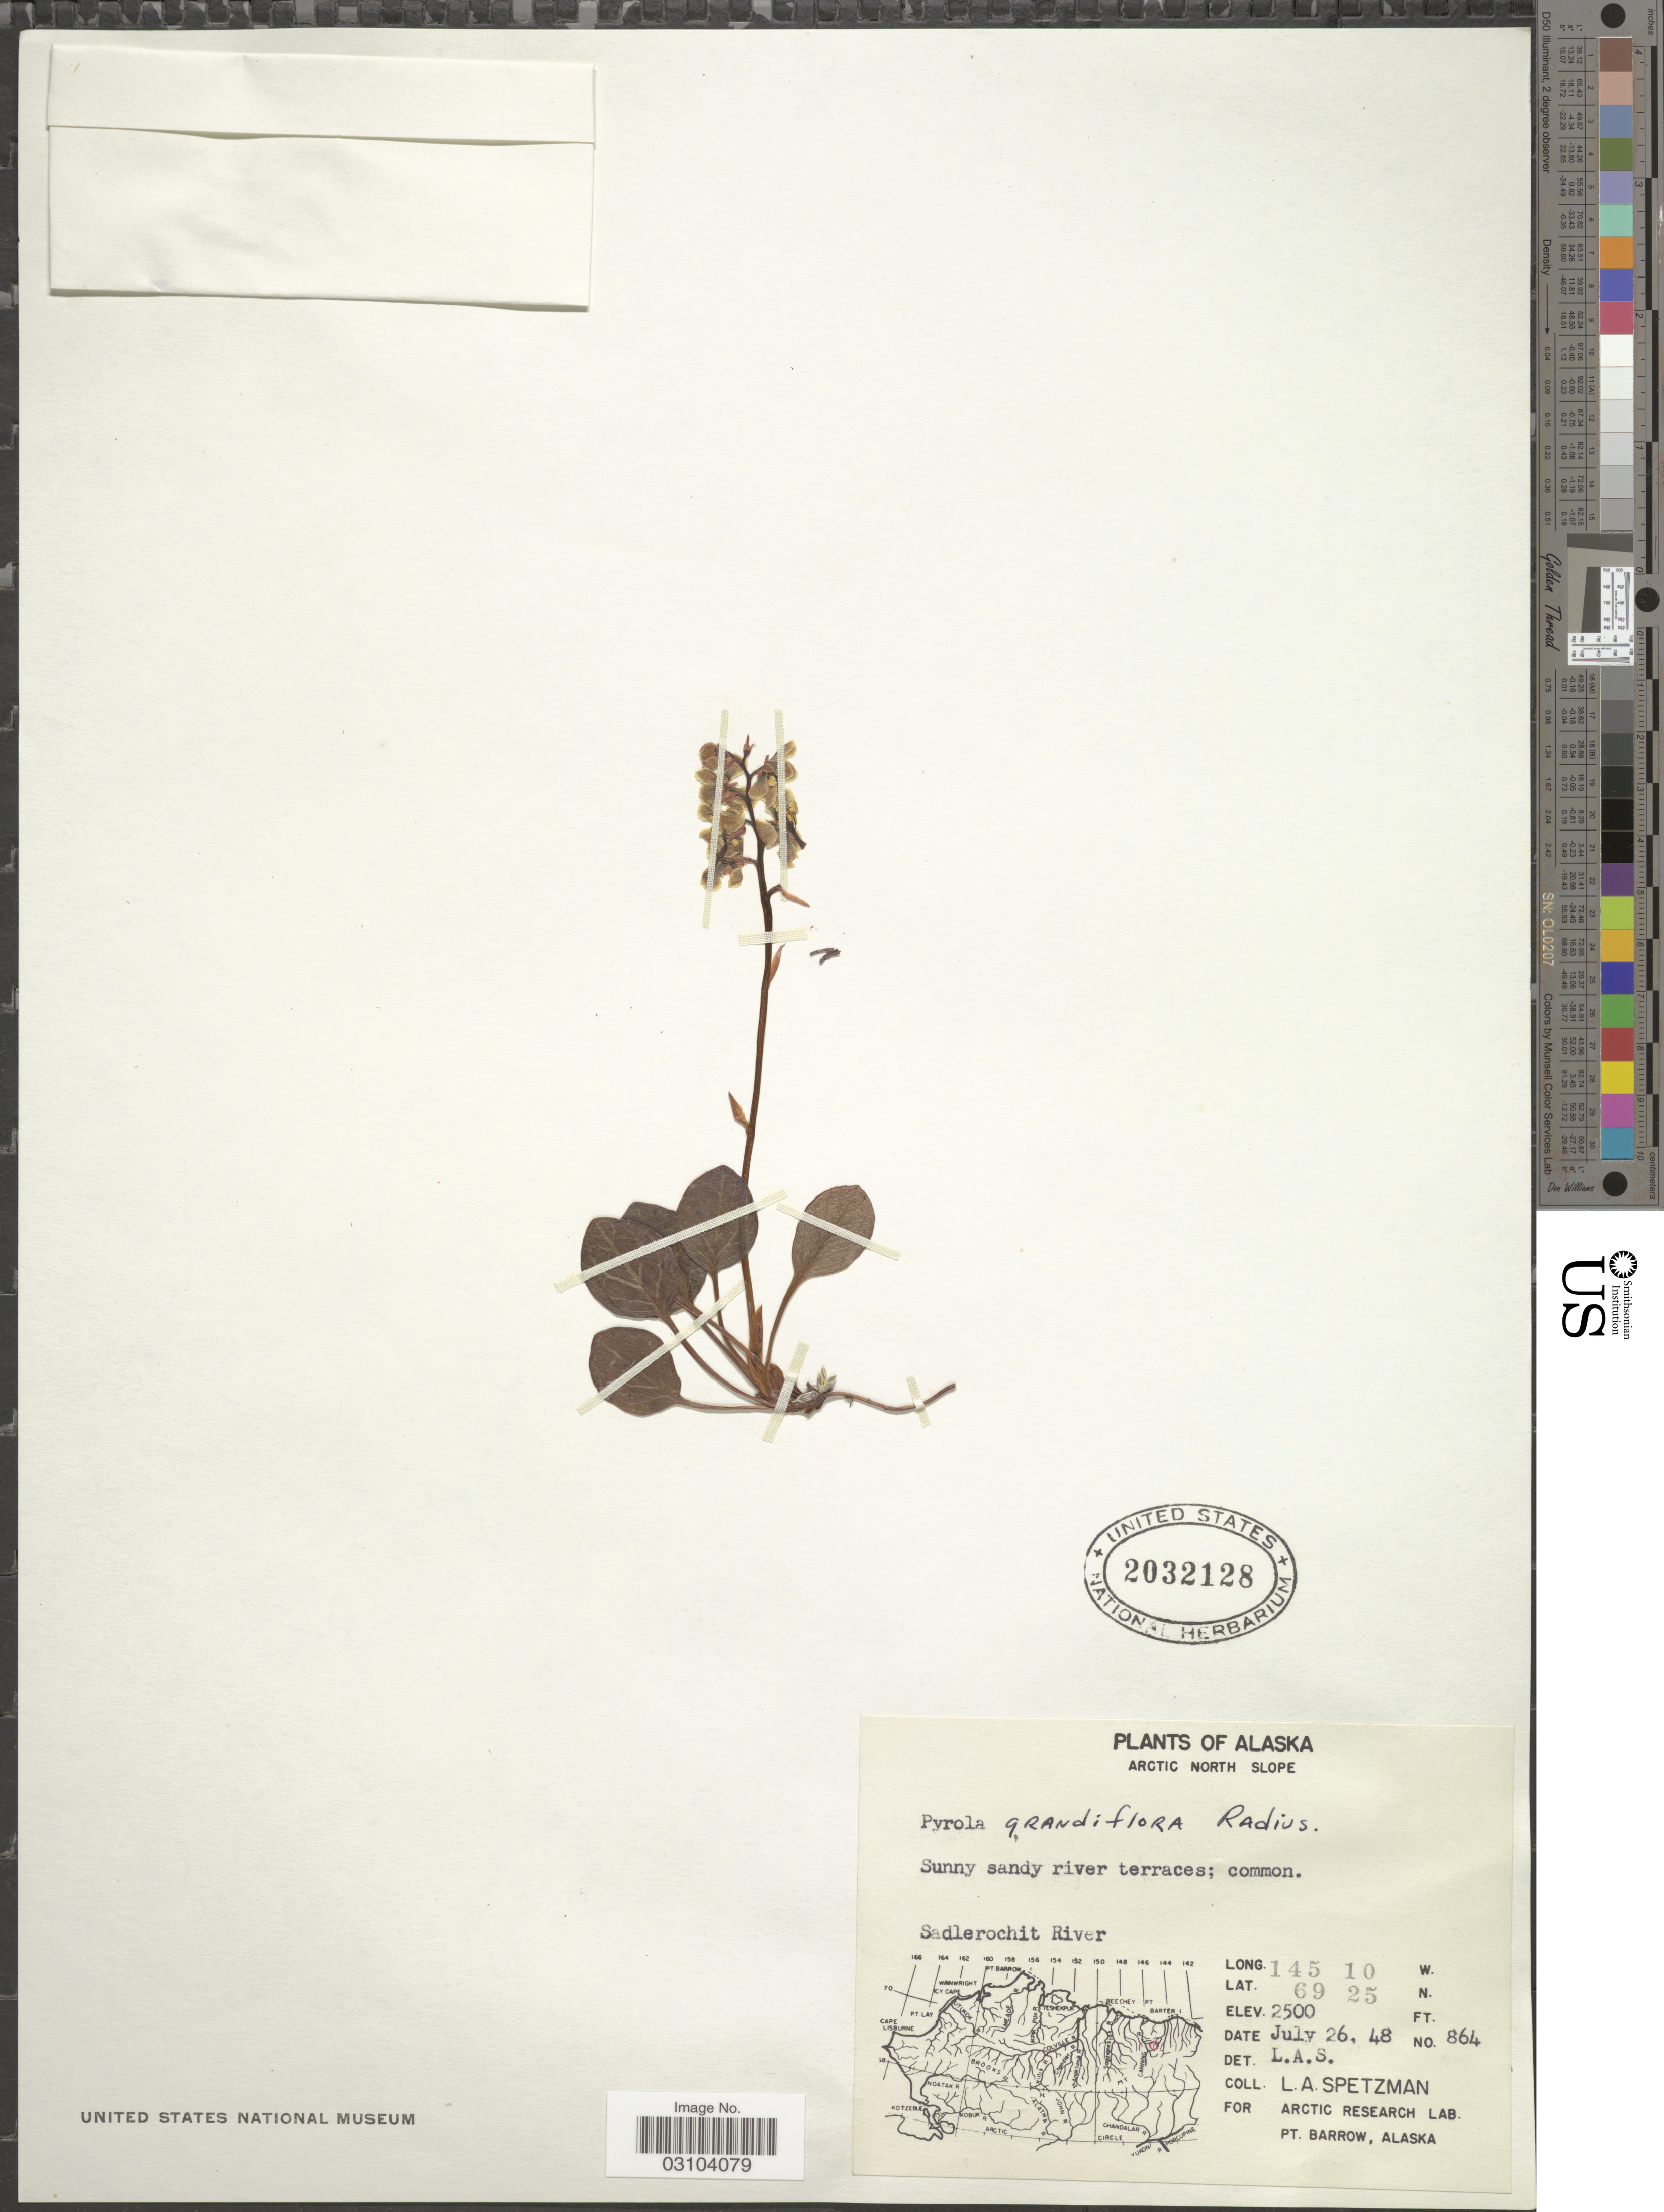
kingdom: Plantae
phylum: Tracheophyta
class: Magnoliopsida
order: Ericales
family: Ericaceae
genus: Pyrola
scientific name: Pyrola grandiflora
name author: Radius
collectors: L. Spetzman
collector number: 864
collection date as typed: Transcribed d/m/y: 26/7/48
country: United States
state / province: Alaska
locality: Arctic North Slope. Sadlerochit River.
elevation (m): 762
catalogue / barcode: US 2032128